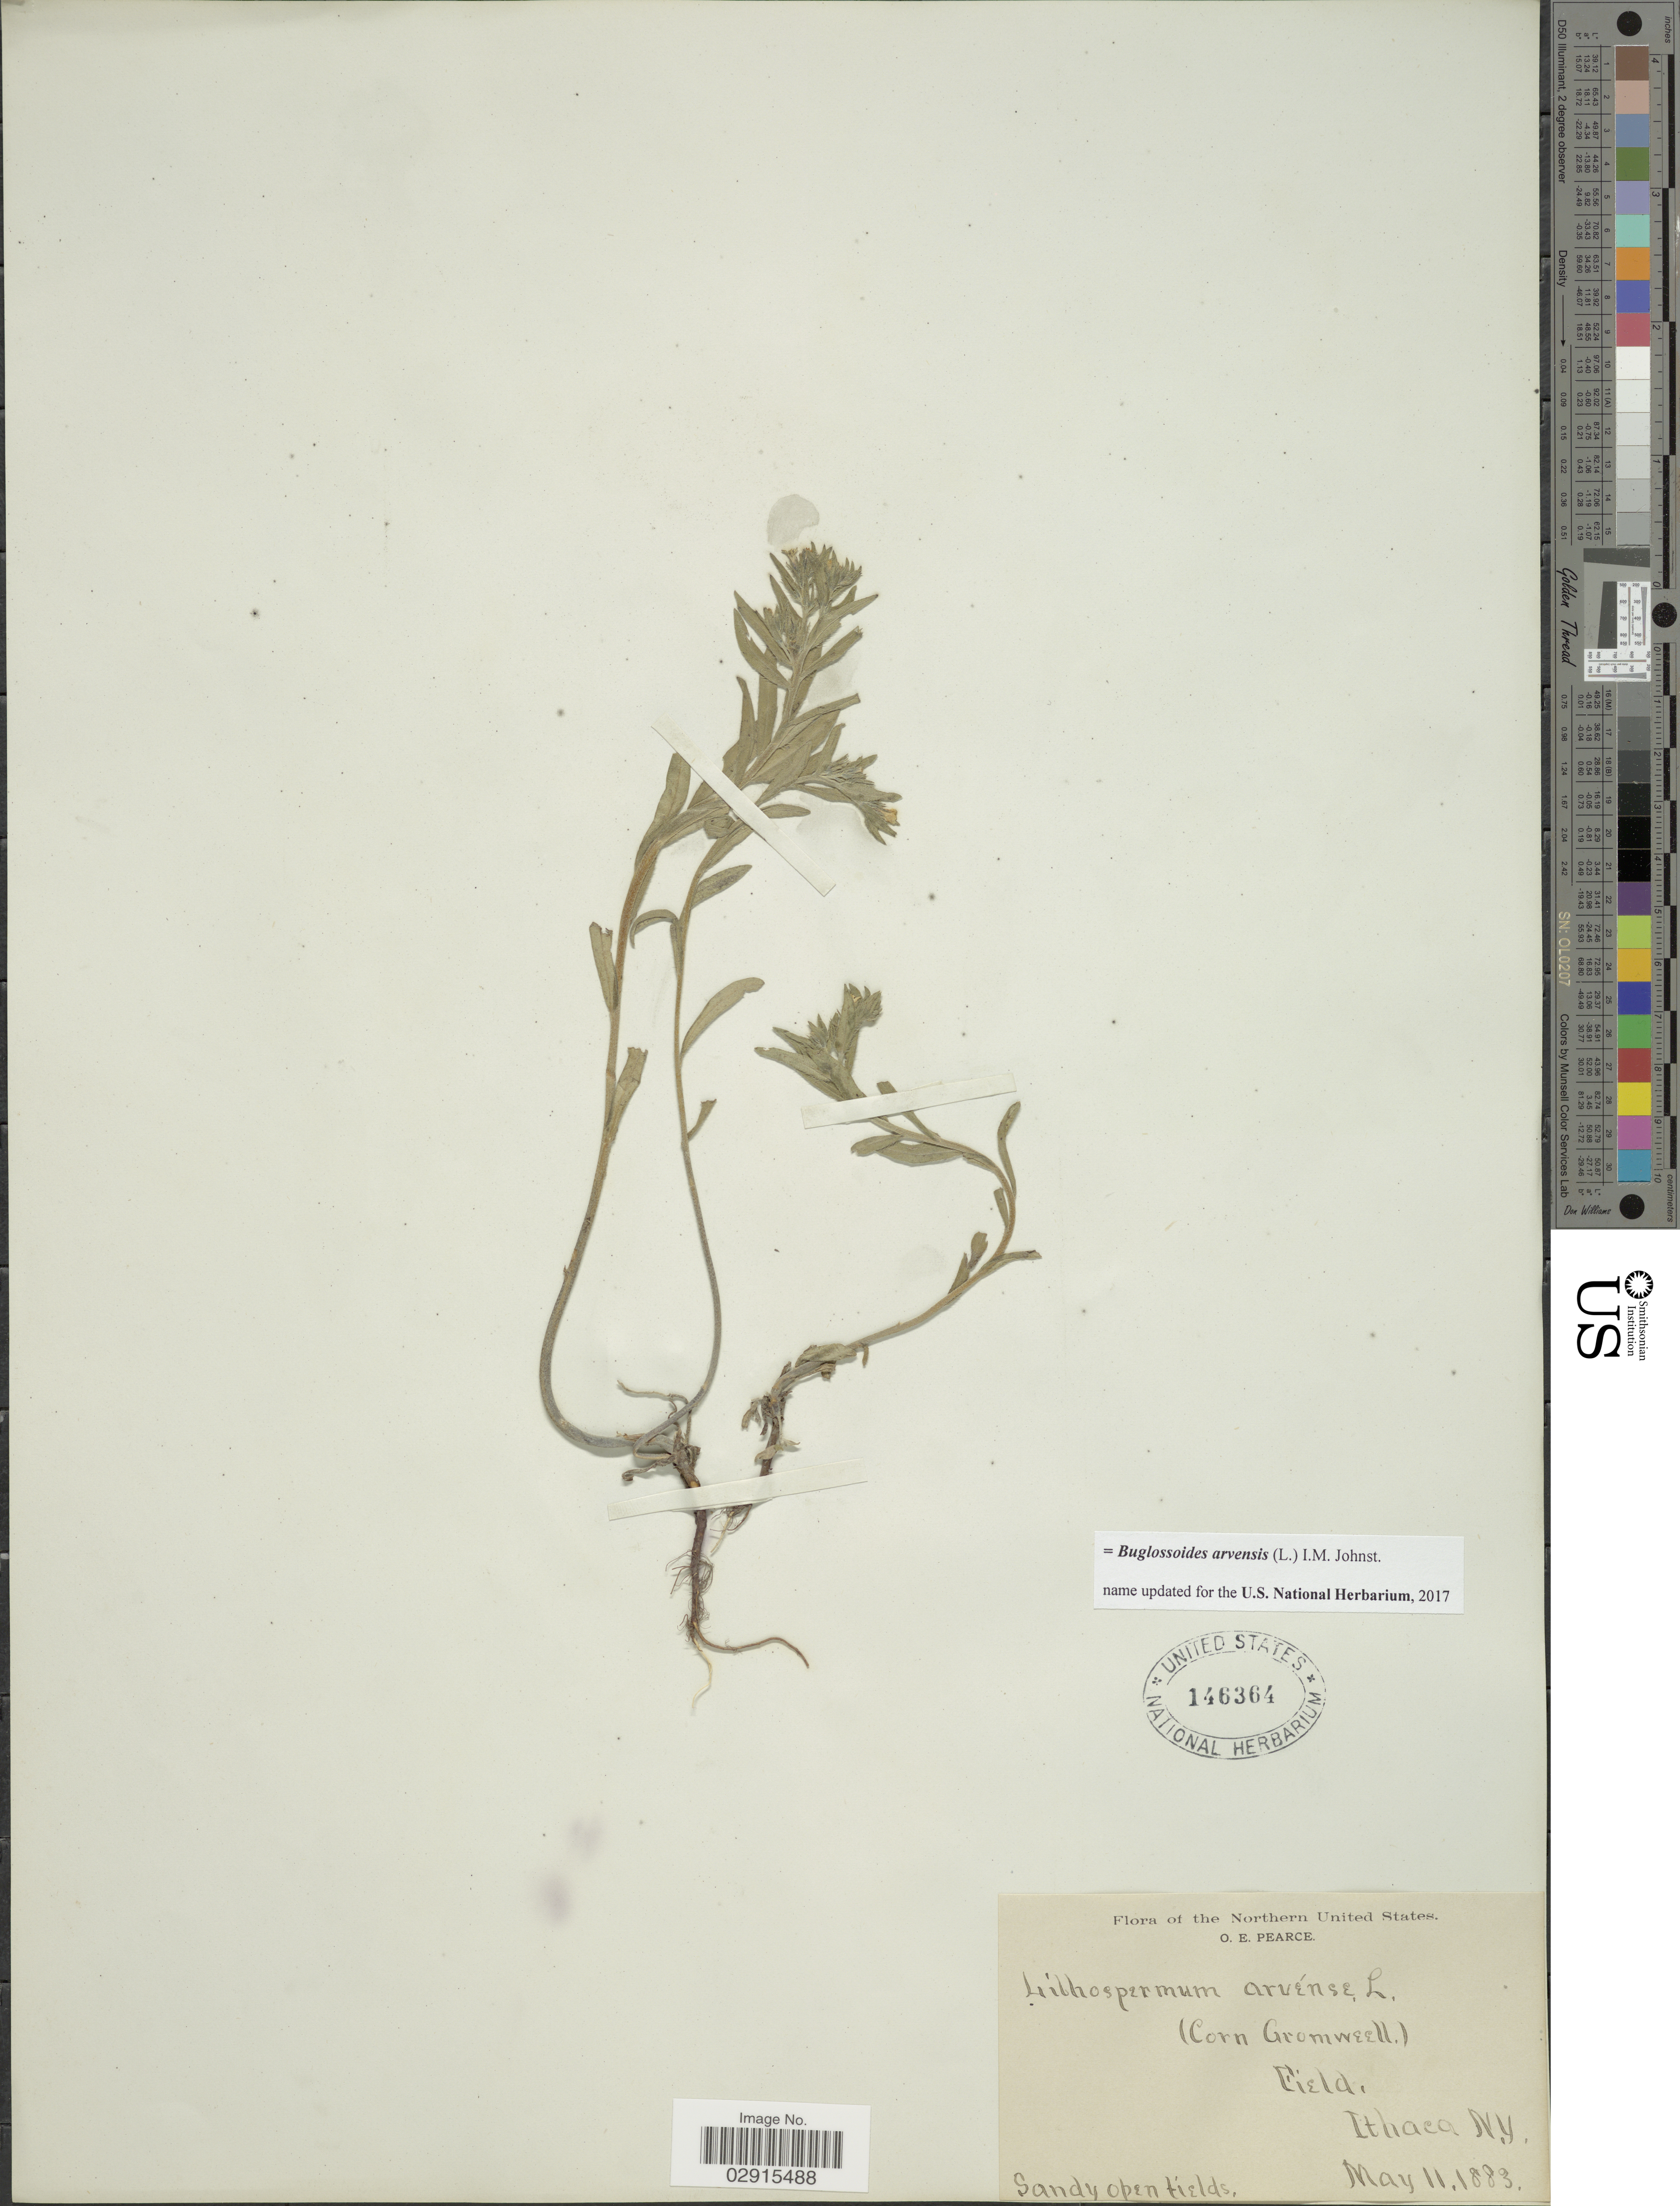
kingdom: Plantae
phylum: Tracheophyta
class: Magnoliopsida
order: Boraginales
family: Boraginaceae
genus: Buglossoides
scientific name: Buglossoides arvensis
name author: (L.) I.M. Johnst.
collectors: O. E. Pearce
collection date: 1883-05-11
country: United States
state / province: New York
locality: Northern United States, (Corn Gromwell), Ithaca NY.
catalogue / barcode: US 146364